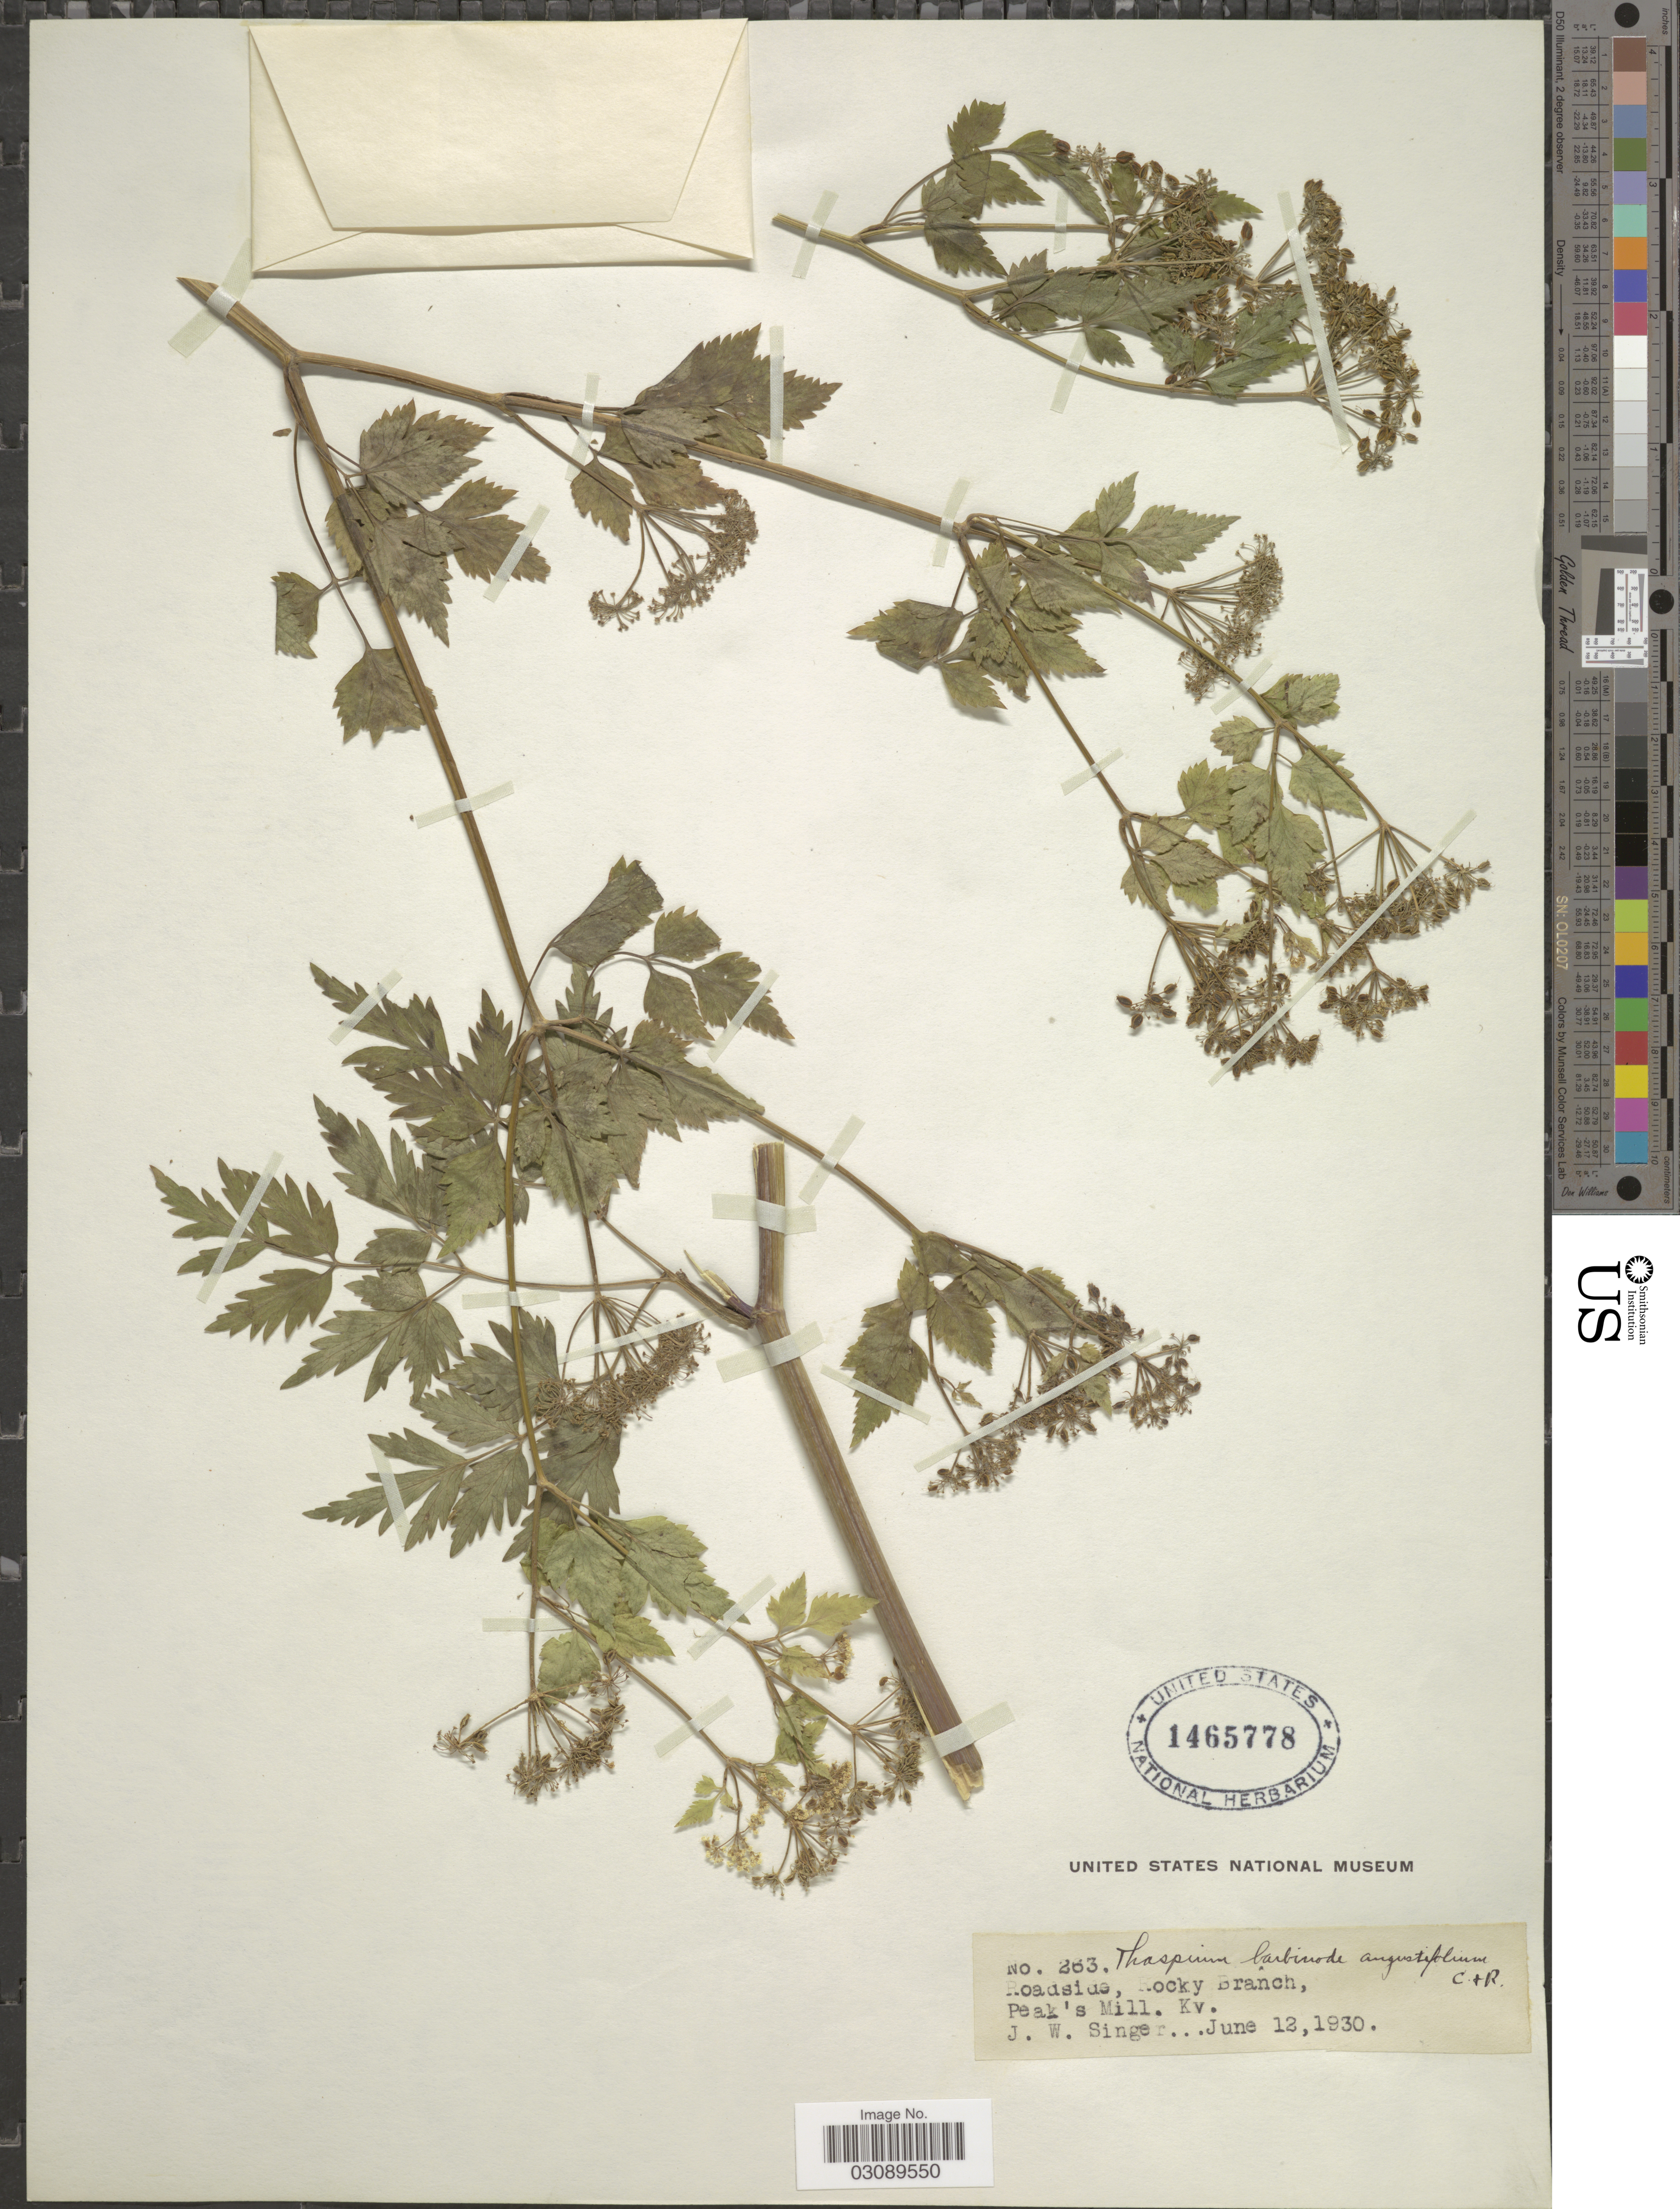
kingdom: Plantae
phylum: Tracheophyta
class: Magnoliopsida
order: Apiales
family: Apiaceae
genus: Thaspium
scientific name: Thaspium barbinode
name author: (Michx.) Nutt.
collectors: J. EW. Singer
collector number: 263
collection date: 1930-06-12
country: United States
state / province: Kentucky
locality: Rocky Branch, Peak's Mill.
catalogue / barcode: US 1465778